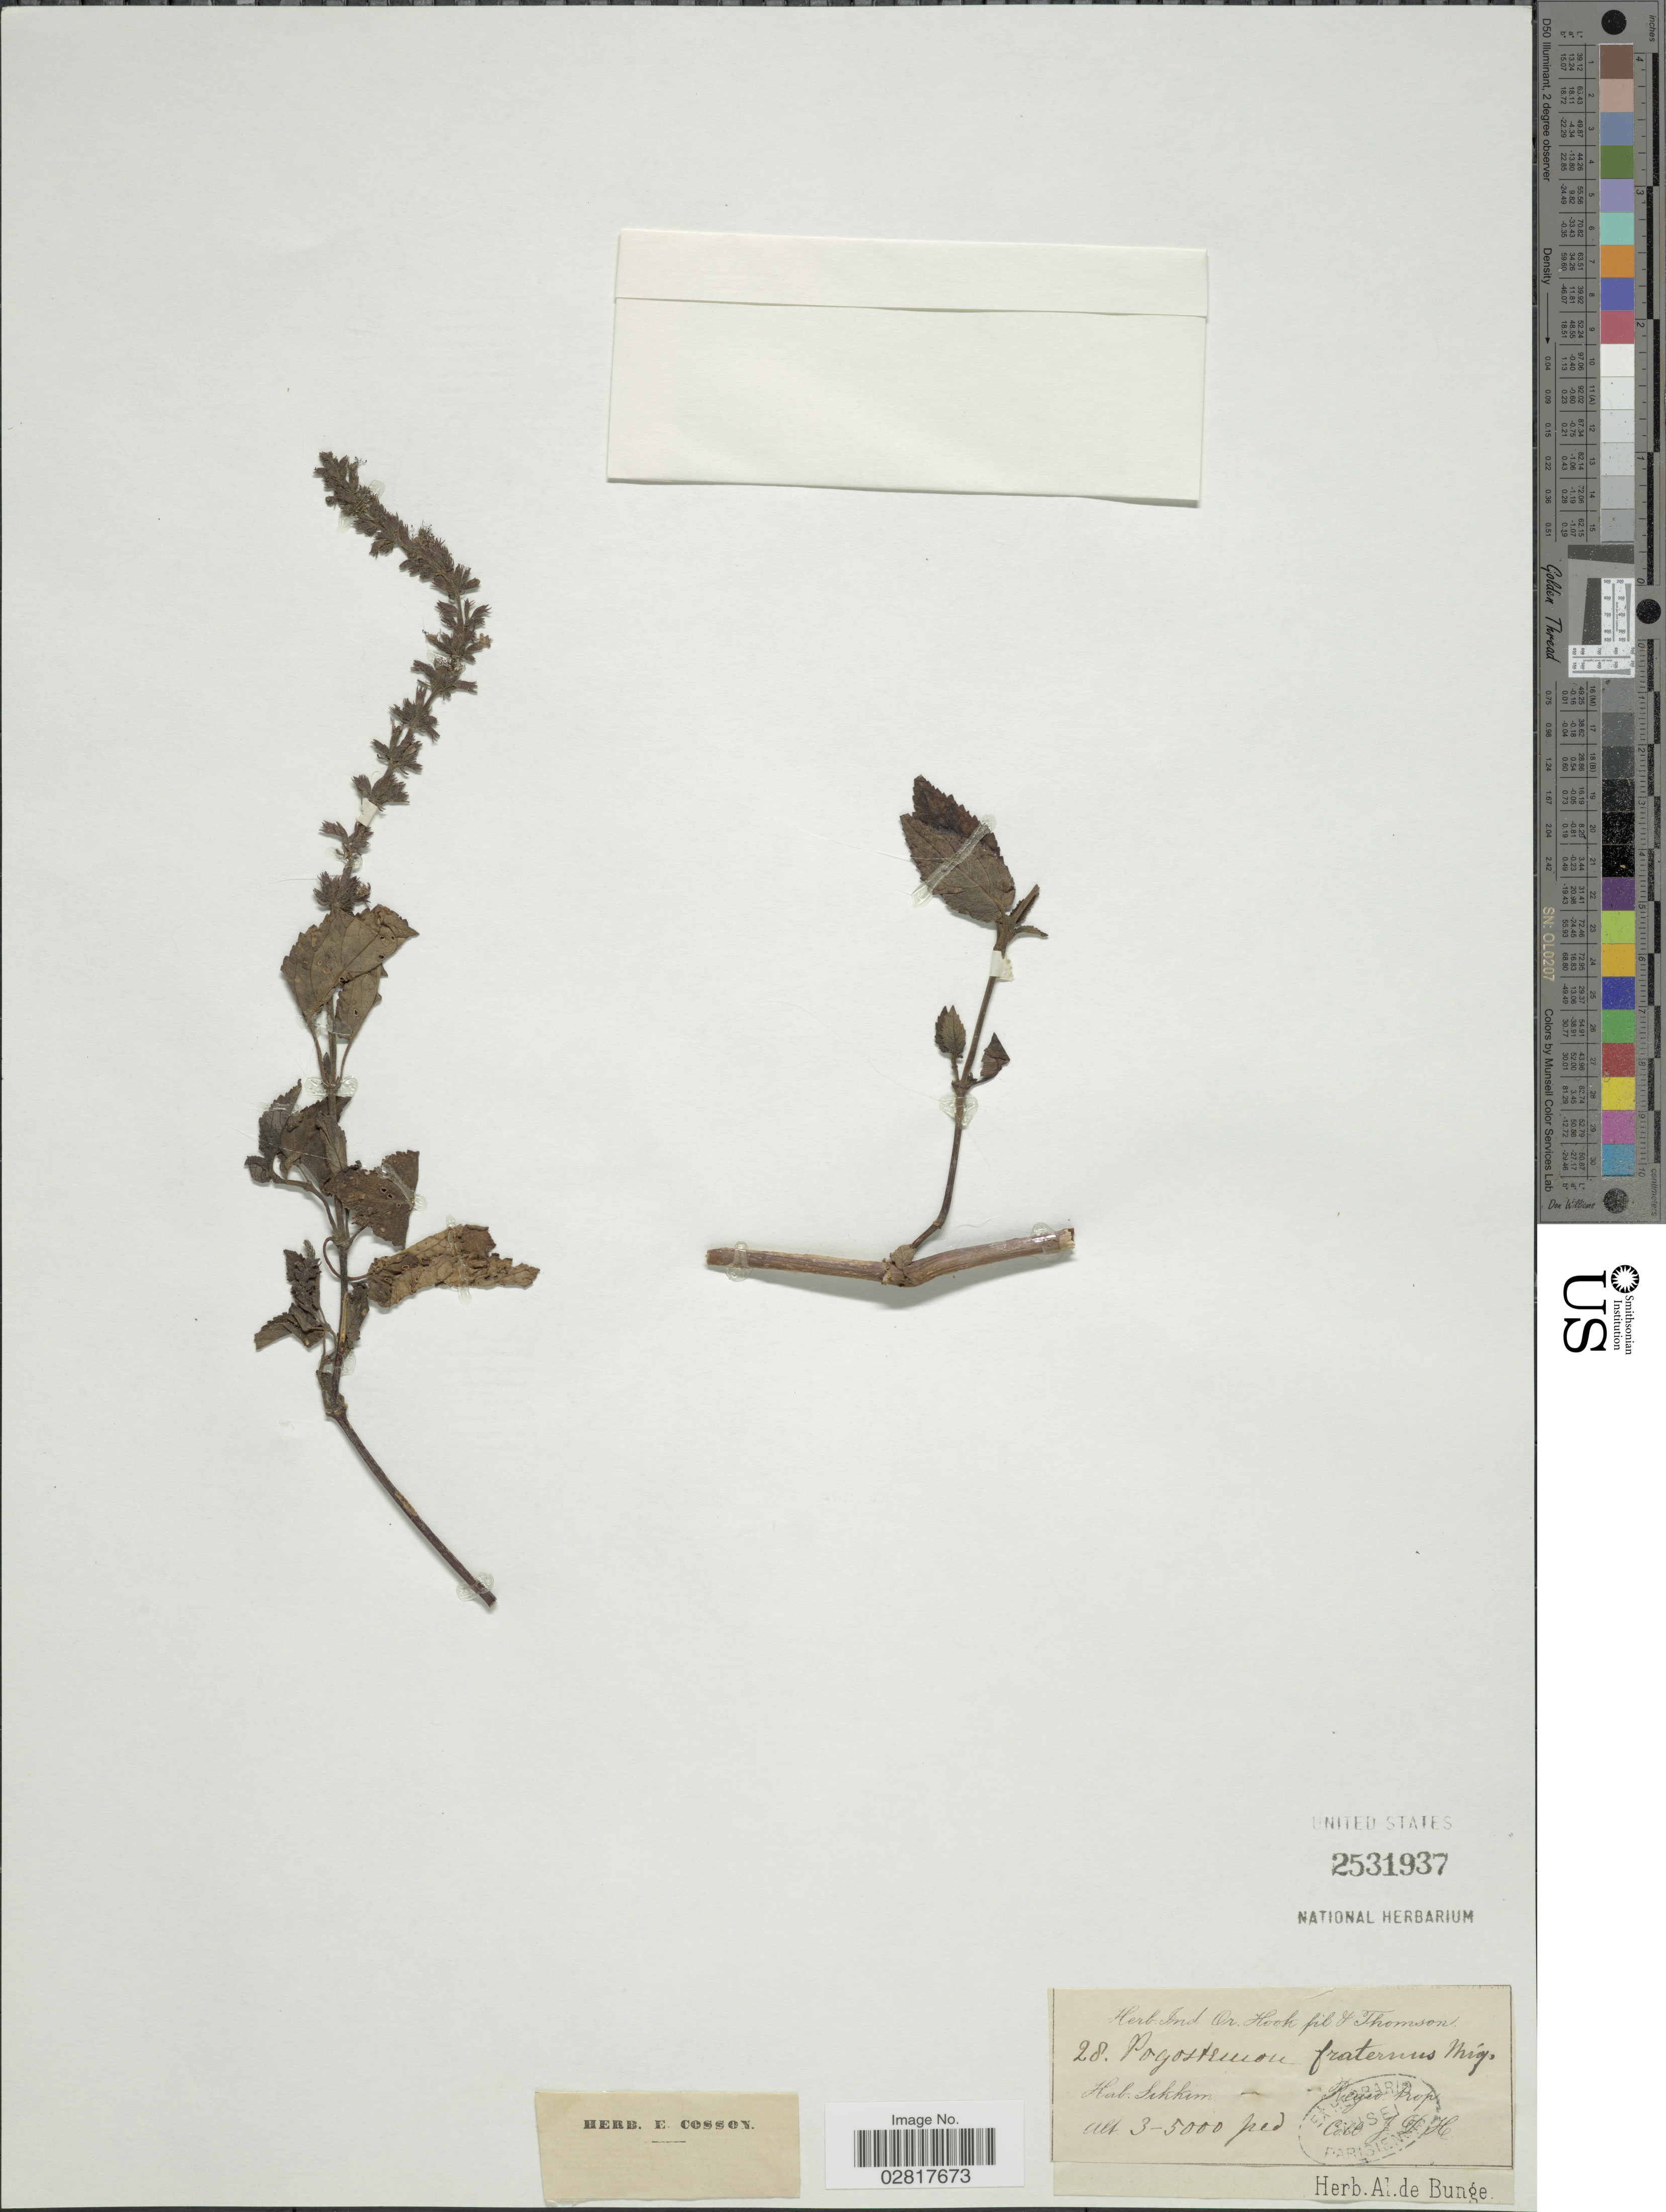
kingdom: Plantae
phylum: Tracheophyta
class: Magnoliopsida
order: Lamiales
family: Lamiaceae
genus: Pogostemon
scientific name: Pogostemon fraternus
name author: Miq.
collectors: J. D. Hooker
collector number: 28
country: India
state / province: Sikkim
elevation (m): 914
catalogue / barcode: US 2531937